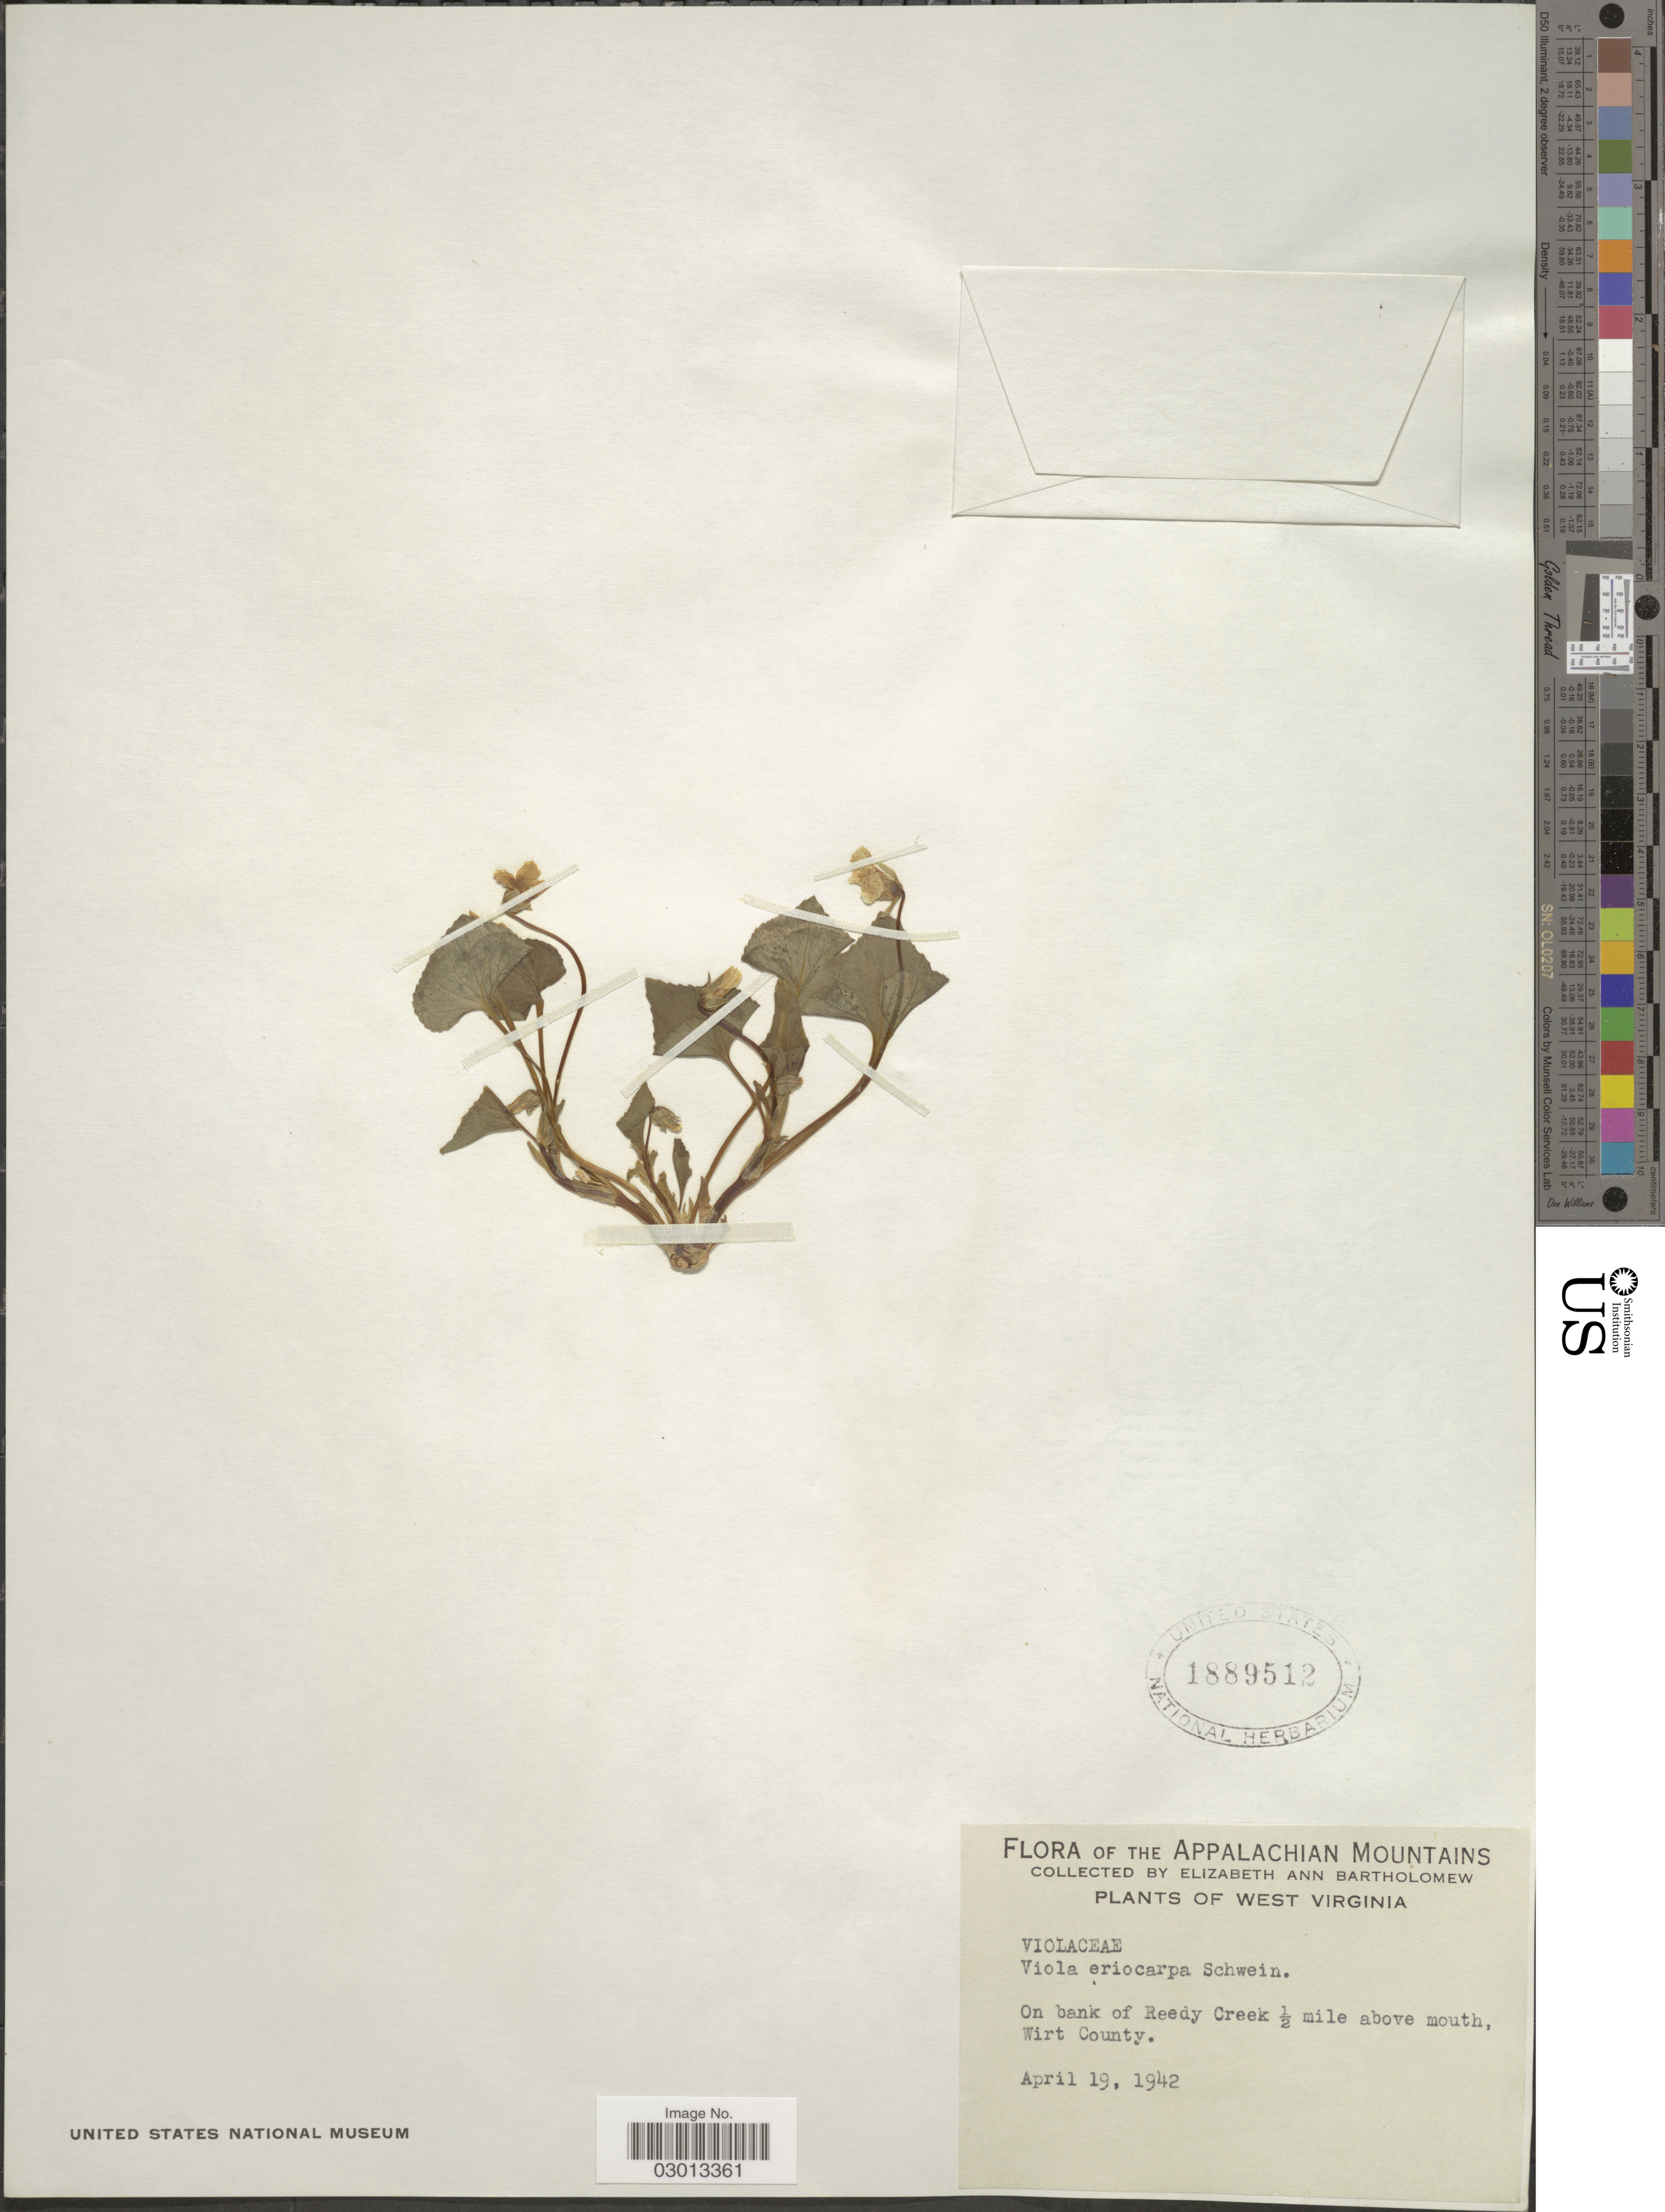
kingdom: Plantae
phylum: Tracheophyta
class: Magnoliopsida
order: Malpighiales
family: Violaceae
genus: Viola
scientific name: Viola pensylvanica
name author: Michx.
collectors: E. Bartholomew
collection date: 1942-04-19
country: United States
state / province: West Virginia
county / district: Wirt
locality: Appalachian Mountains. On bank of Reedy Creek ½ mile above mouth, Wirt County.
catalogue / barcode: US 1889512